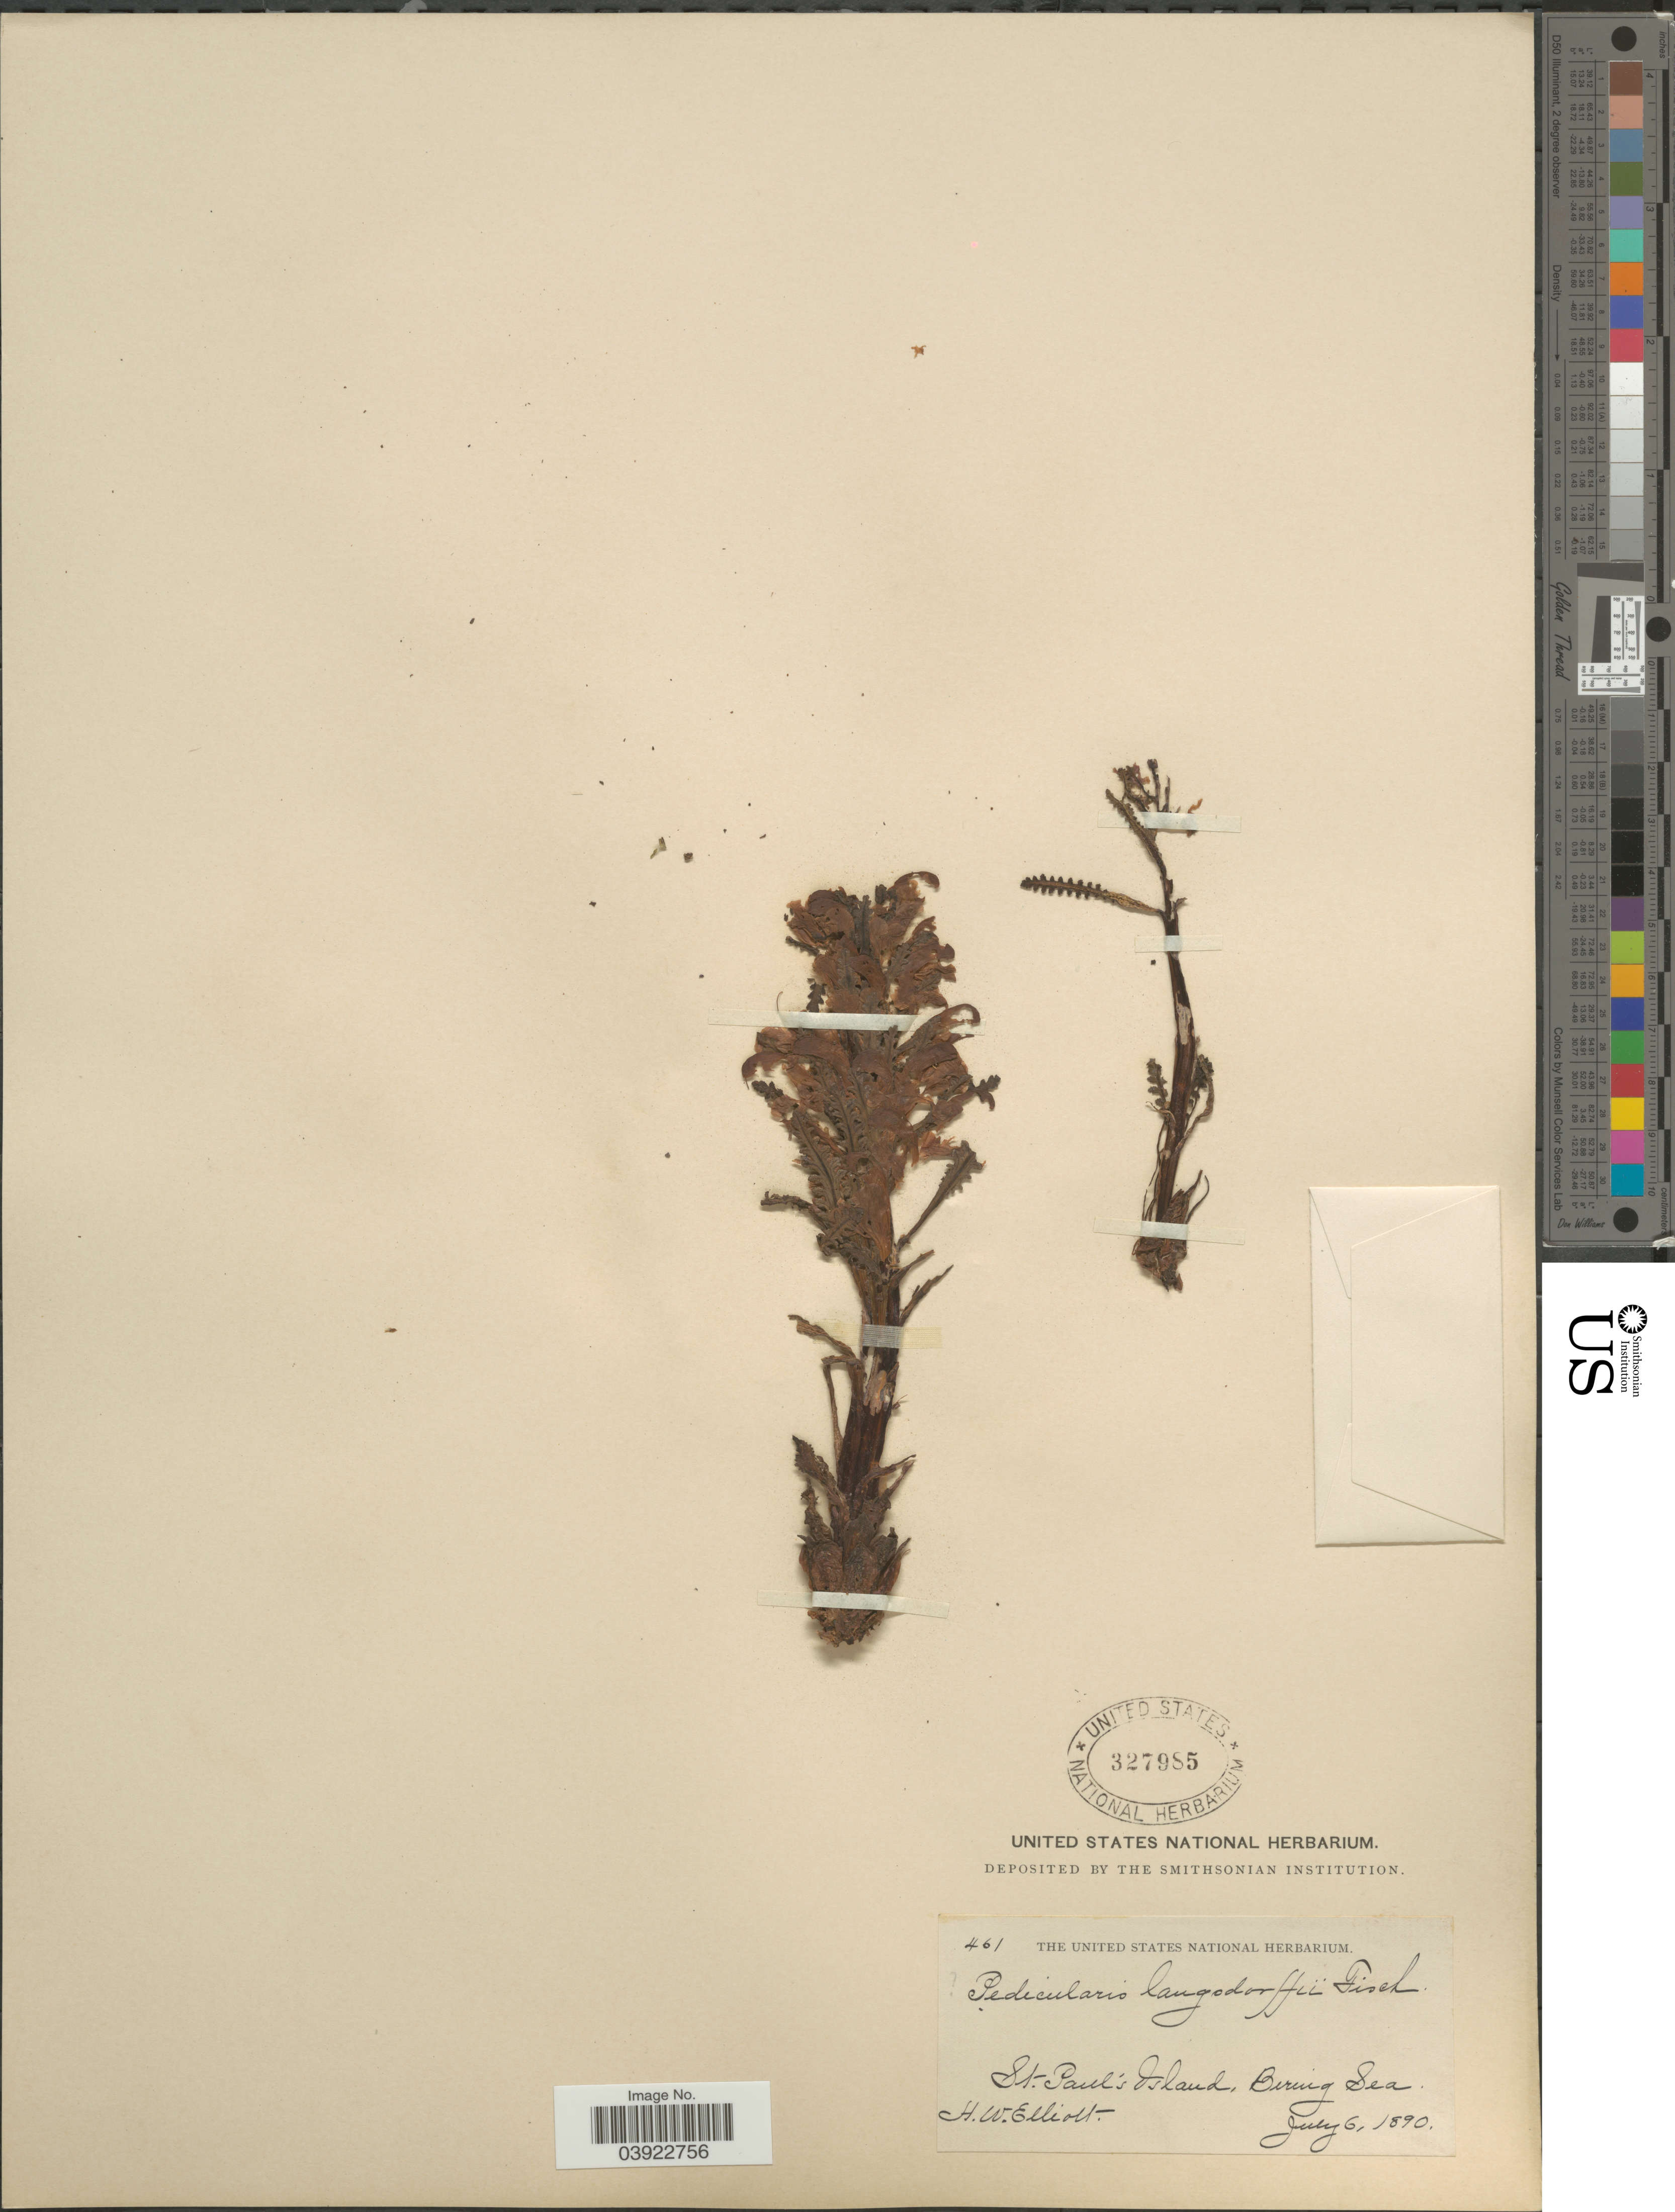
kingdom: Plantae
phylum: Tracheophyta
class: Magnoliopsida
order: Lamiales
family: Orobanchaceae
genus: Pedicularis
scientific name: Pedicularis langsdorffii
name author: Fisch. ex Steven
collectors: H. Elliott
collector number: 461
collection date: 1890-07-06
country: United States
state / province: Alaska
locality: St. Paul's Island, Bering Sea.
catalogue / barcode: US 327985